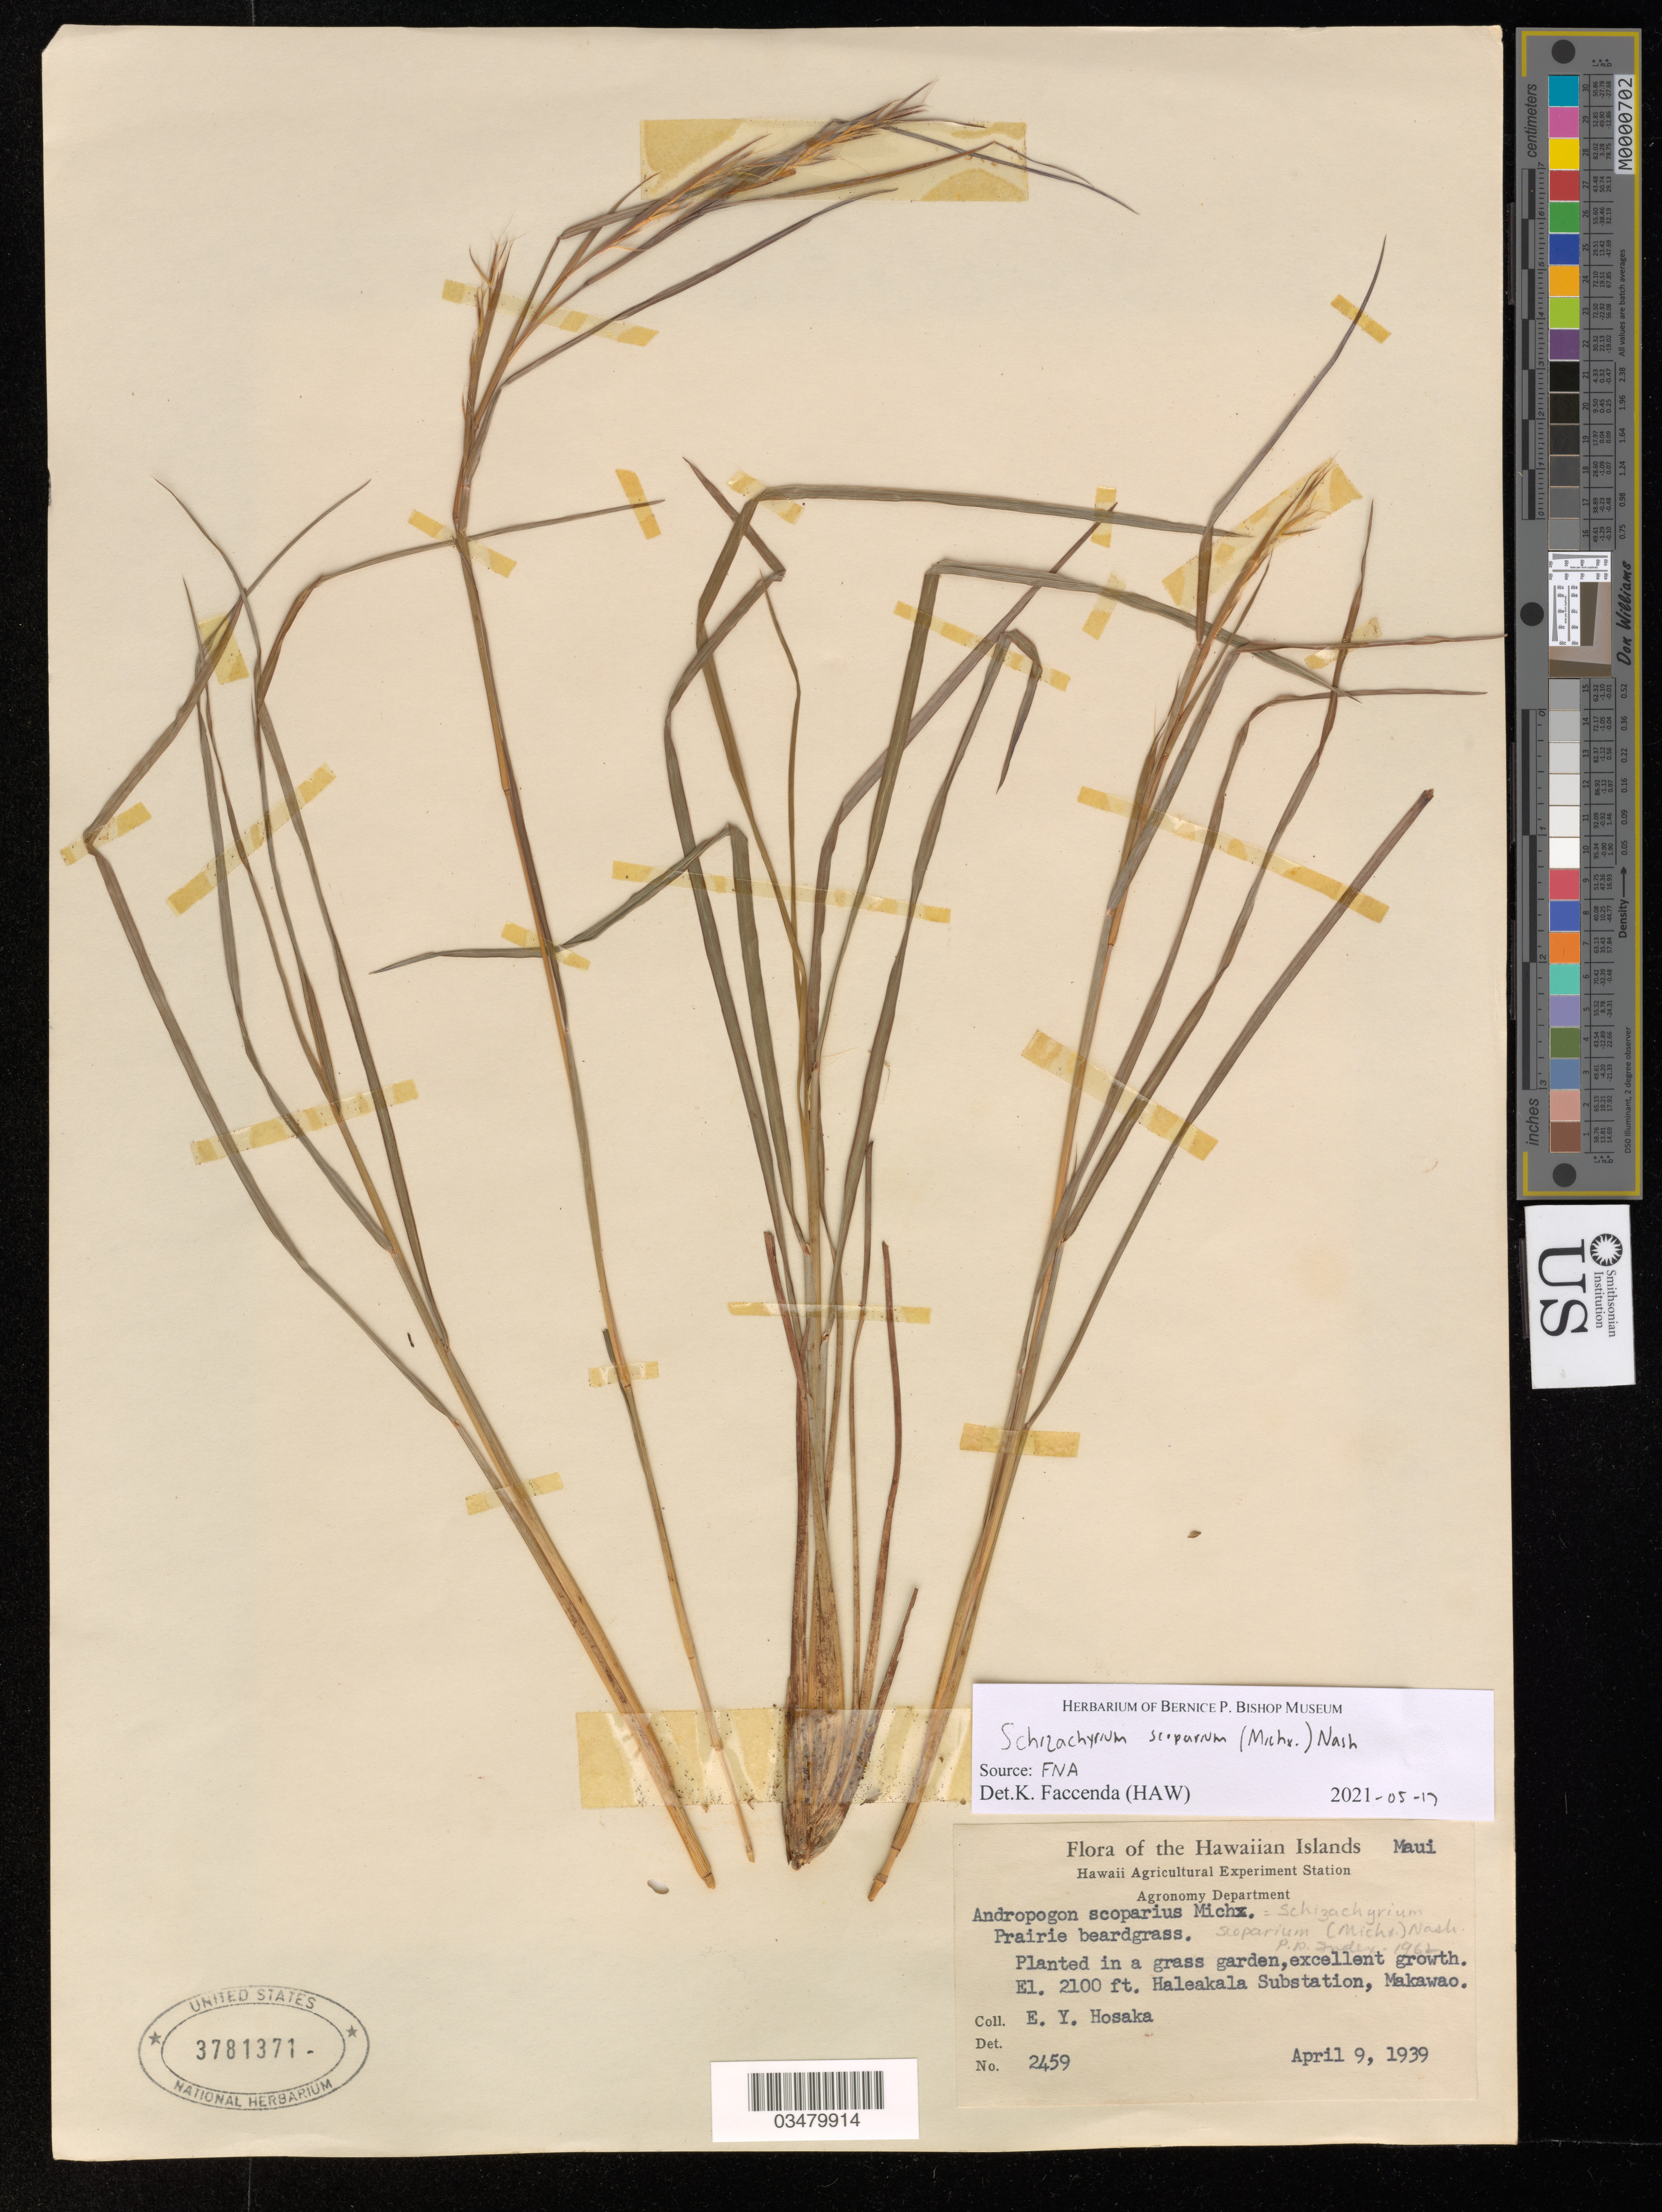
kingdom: Plantae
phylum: Tracheophyta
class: Liliopsida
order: Poales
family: Poaceae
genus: Schizachyrium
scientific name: Schizachyrium scoparium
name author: (Michx.) Nash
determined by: Faccenda, K.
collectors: E. Y. Hosaka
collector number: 2459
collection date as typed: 9 Apr 1939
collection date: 1939-04-09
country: United States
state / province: Hawaii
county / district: Maui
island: Maui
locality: Haleakala substation, Makawao.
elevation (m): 640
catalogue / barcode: US 3781371